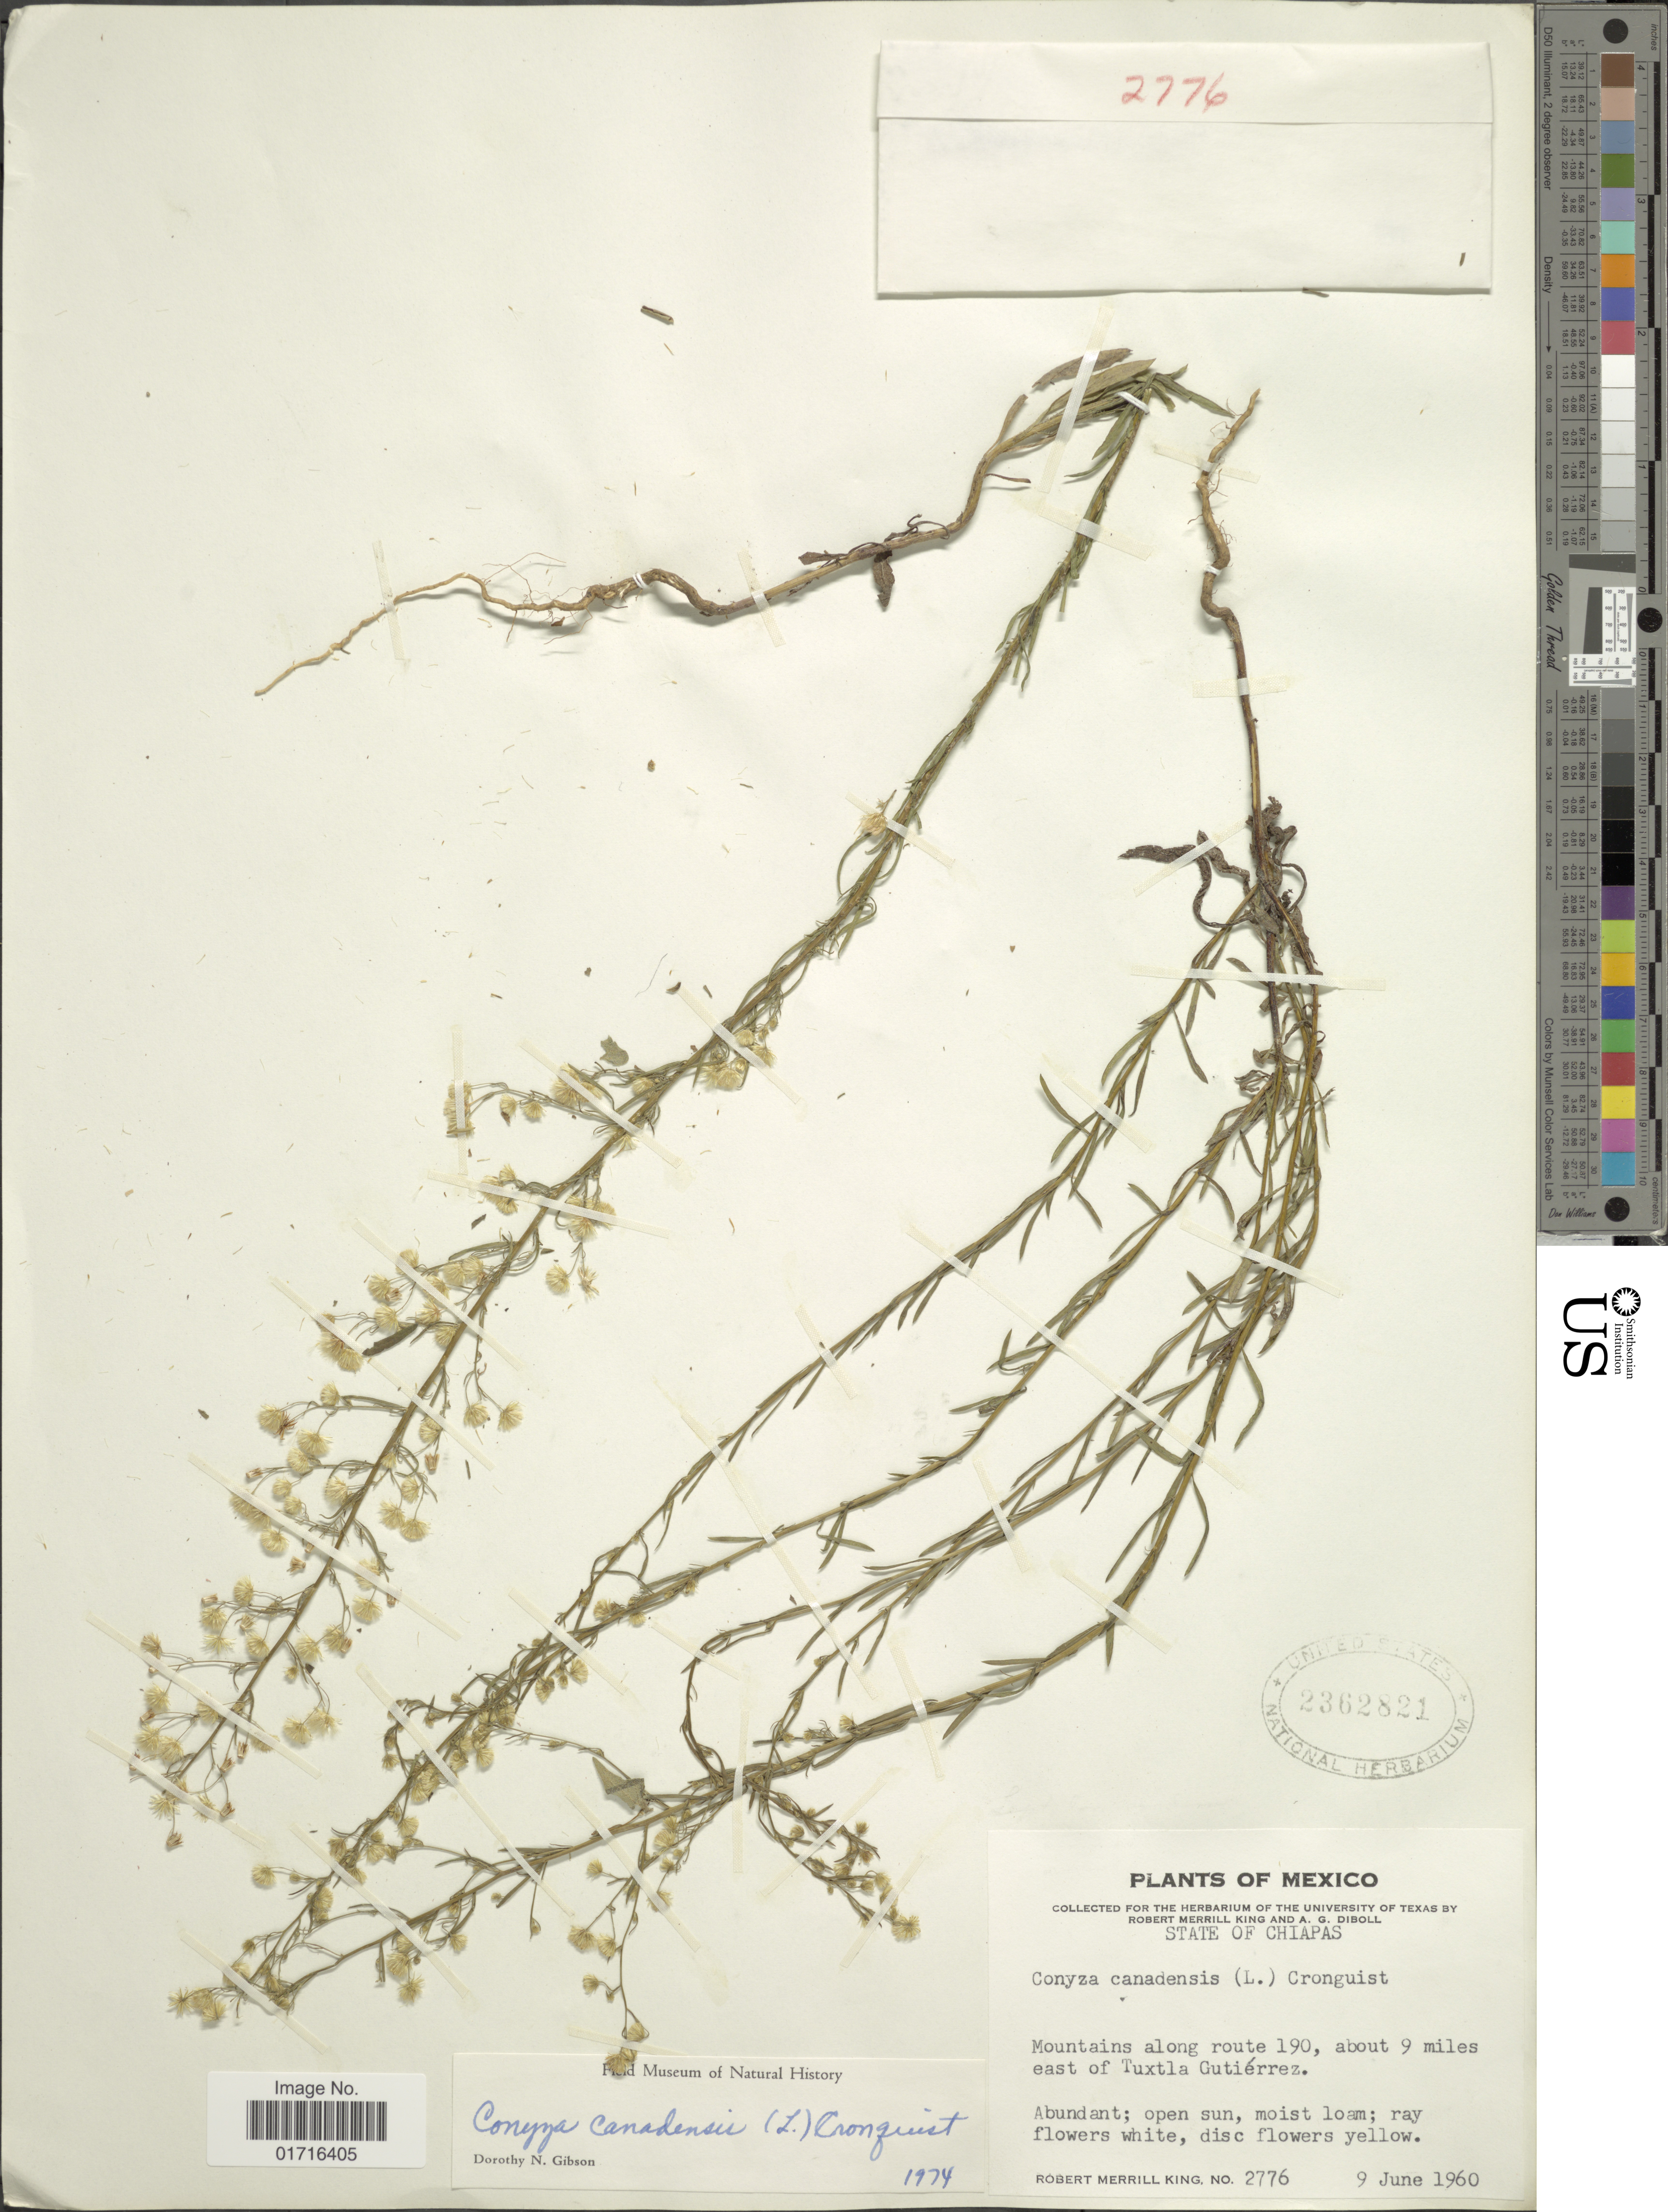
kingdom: Plantae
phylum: Tracheophyta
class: Magnoliopsida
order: Asterales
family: Asteraceae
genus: Conyza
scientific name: Conyza canadensis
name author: (L.) Cronq.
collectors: R. M. King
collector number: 2776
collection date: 1960-06-09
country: Mexico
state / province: Chiapas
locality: Mountains along route 190, about 9 miles east of Tuxtla Gutierrez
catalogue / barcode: US 2362821